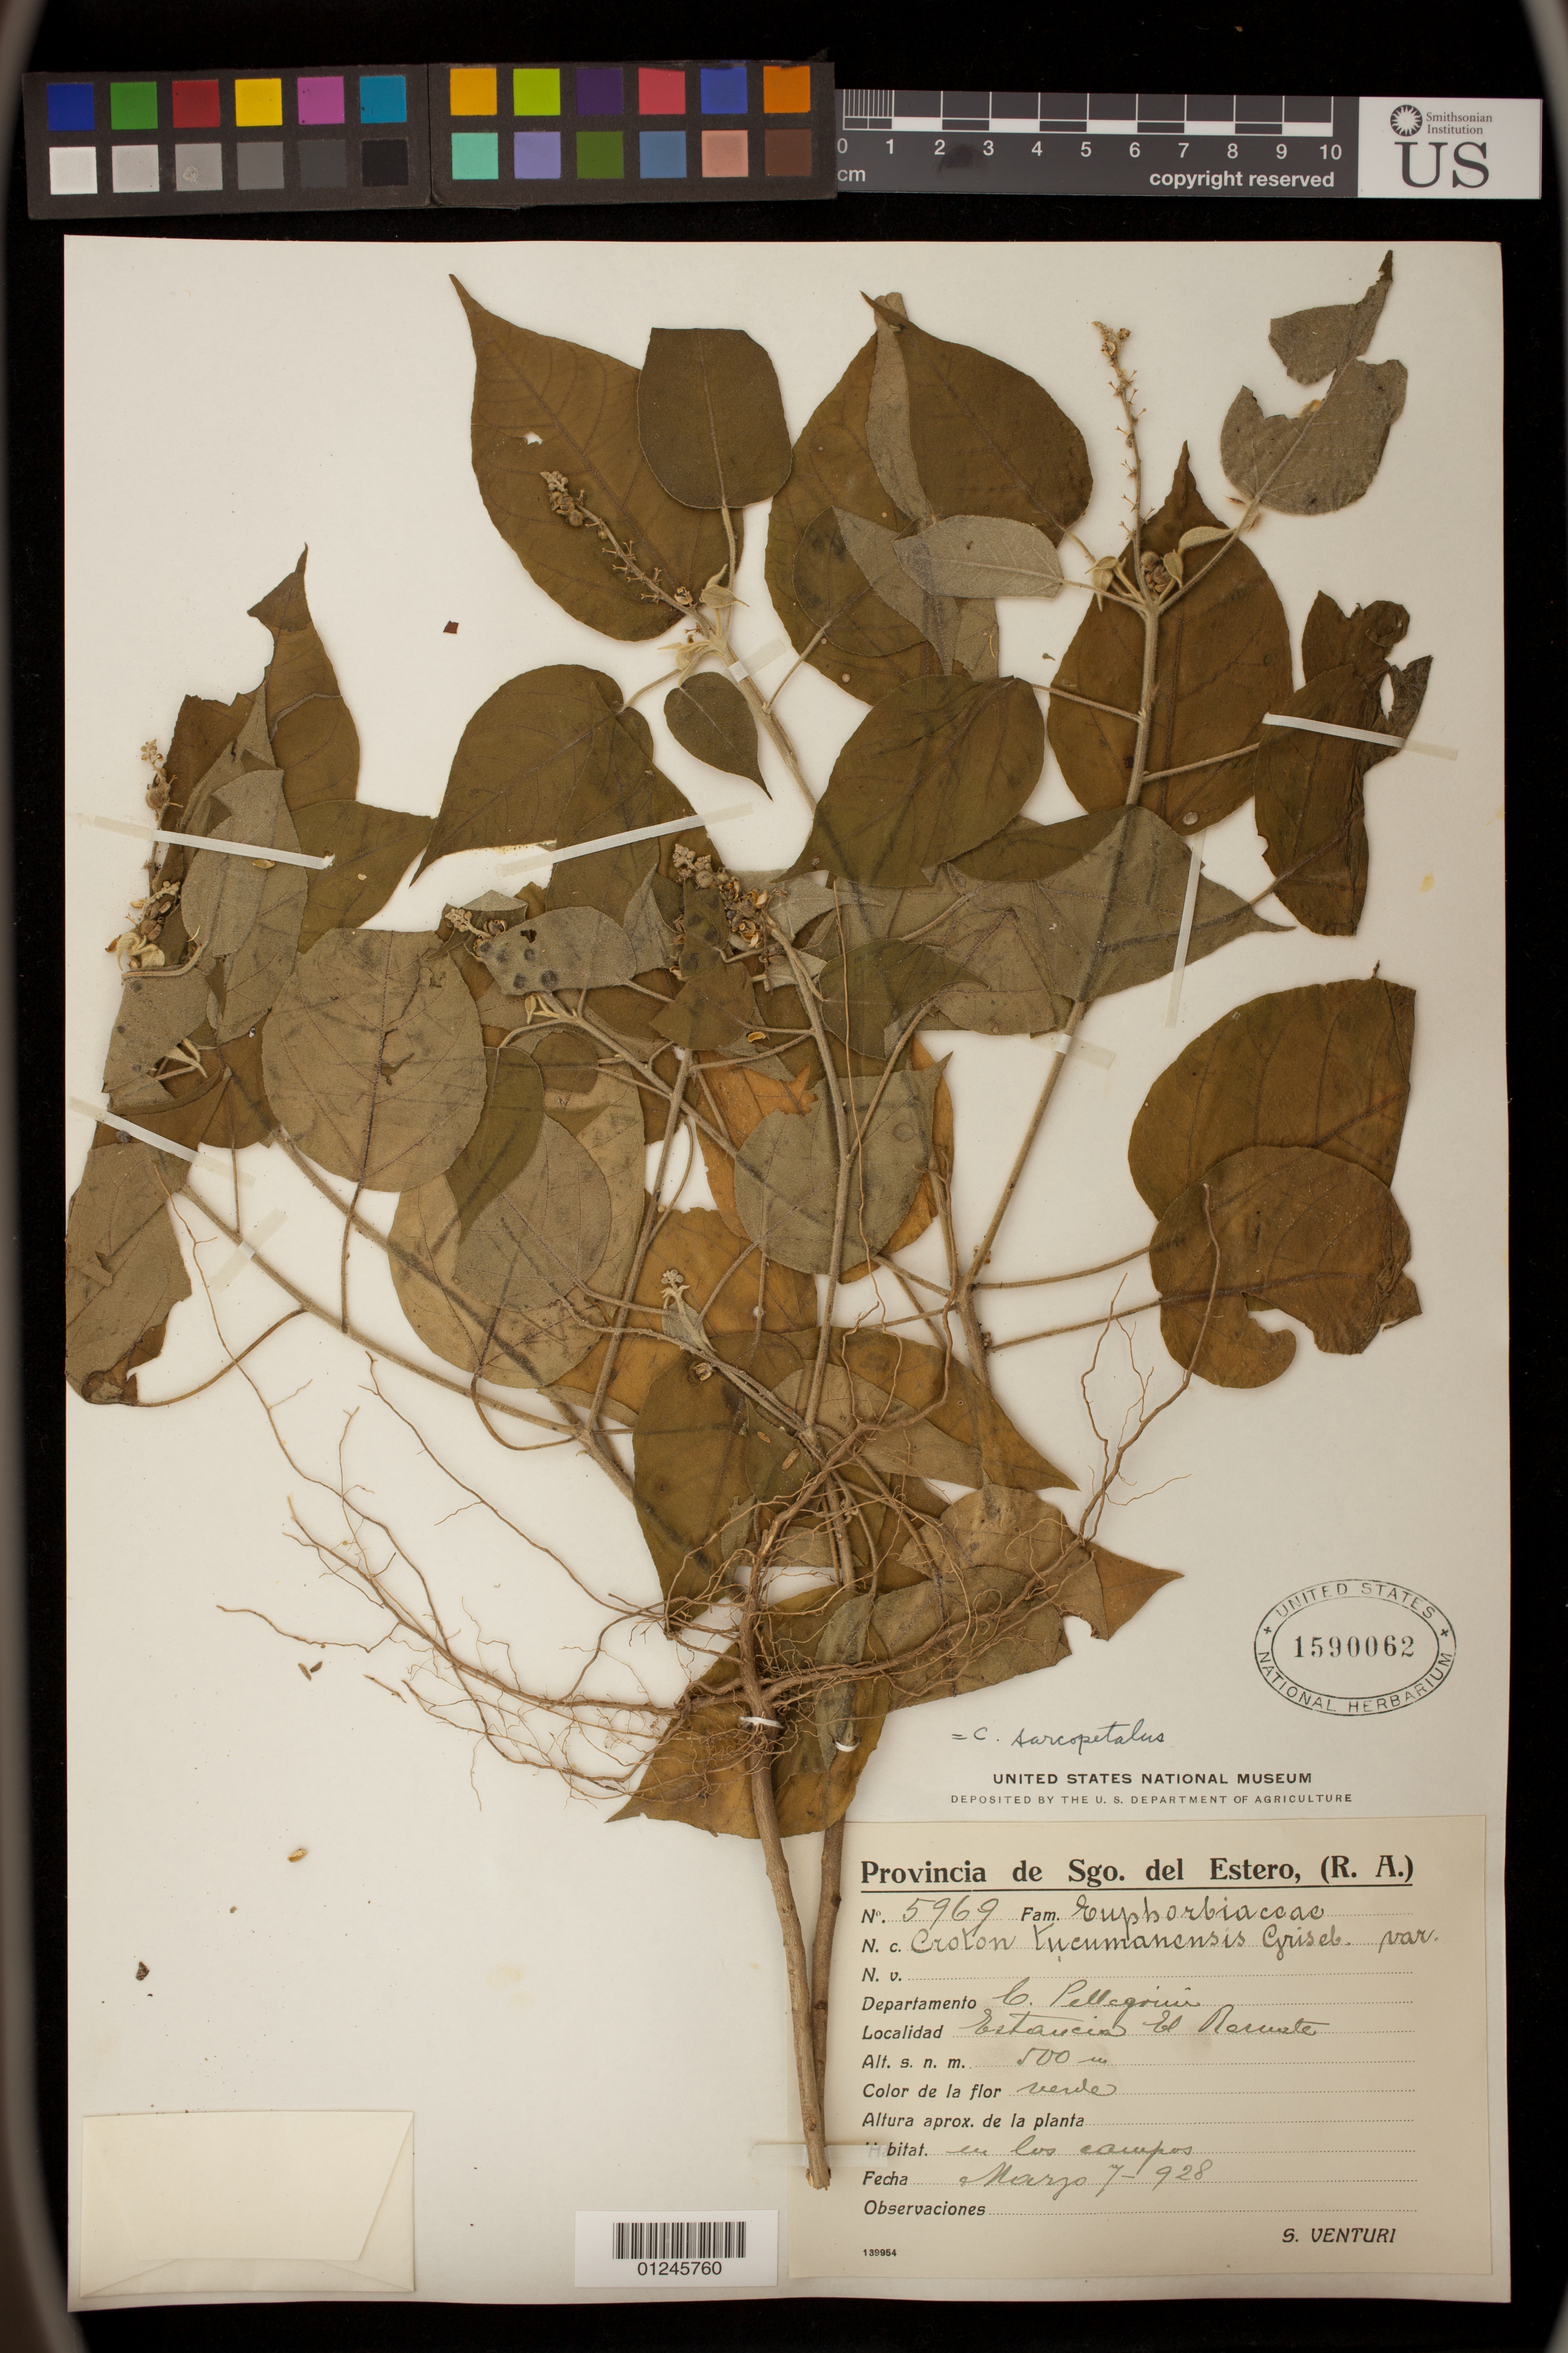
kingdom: Plantae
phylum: Tracheophyta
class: Magnoliopsida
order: Malpighiales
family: Euphorbiaceae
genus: Croton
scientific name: Croton sarcopetalus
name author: Müll. Arg.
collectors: S. Venturi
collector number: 5969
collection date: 1928-03-07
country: Argentina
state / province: Santiago del Estero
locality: C. Pellegrini.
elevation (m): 500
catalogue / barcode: US 1590062